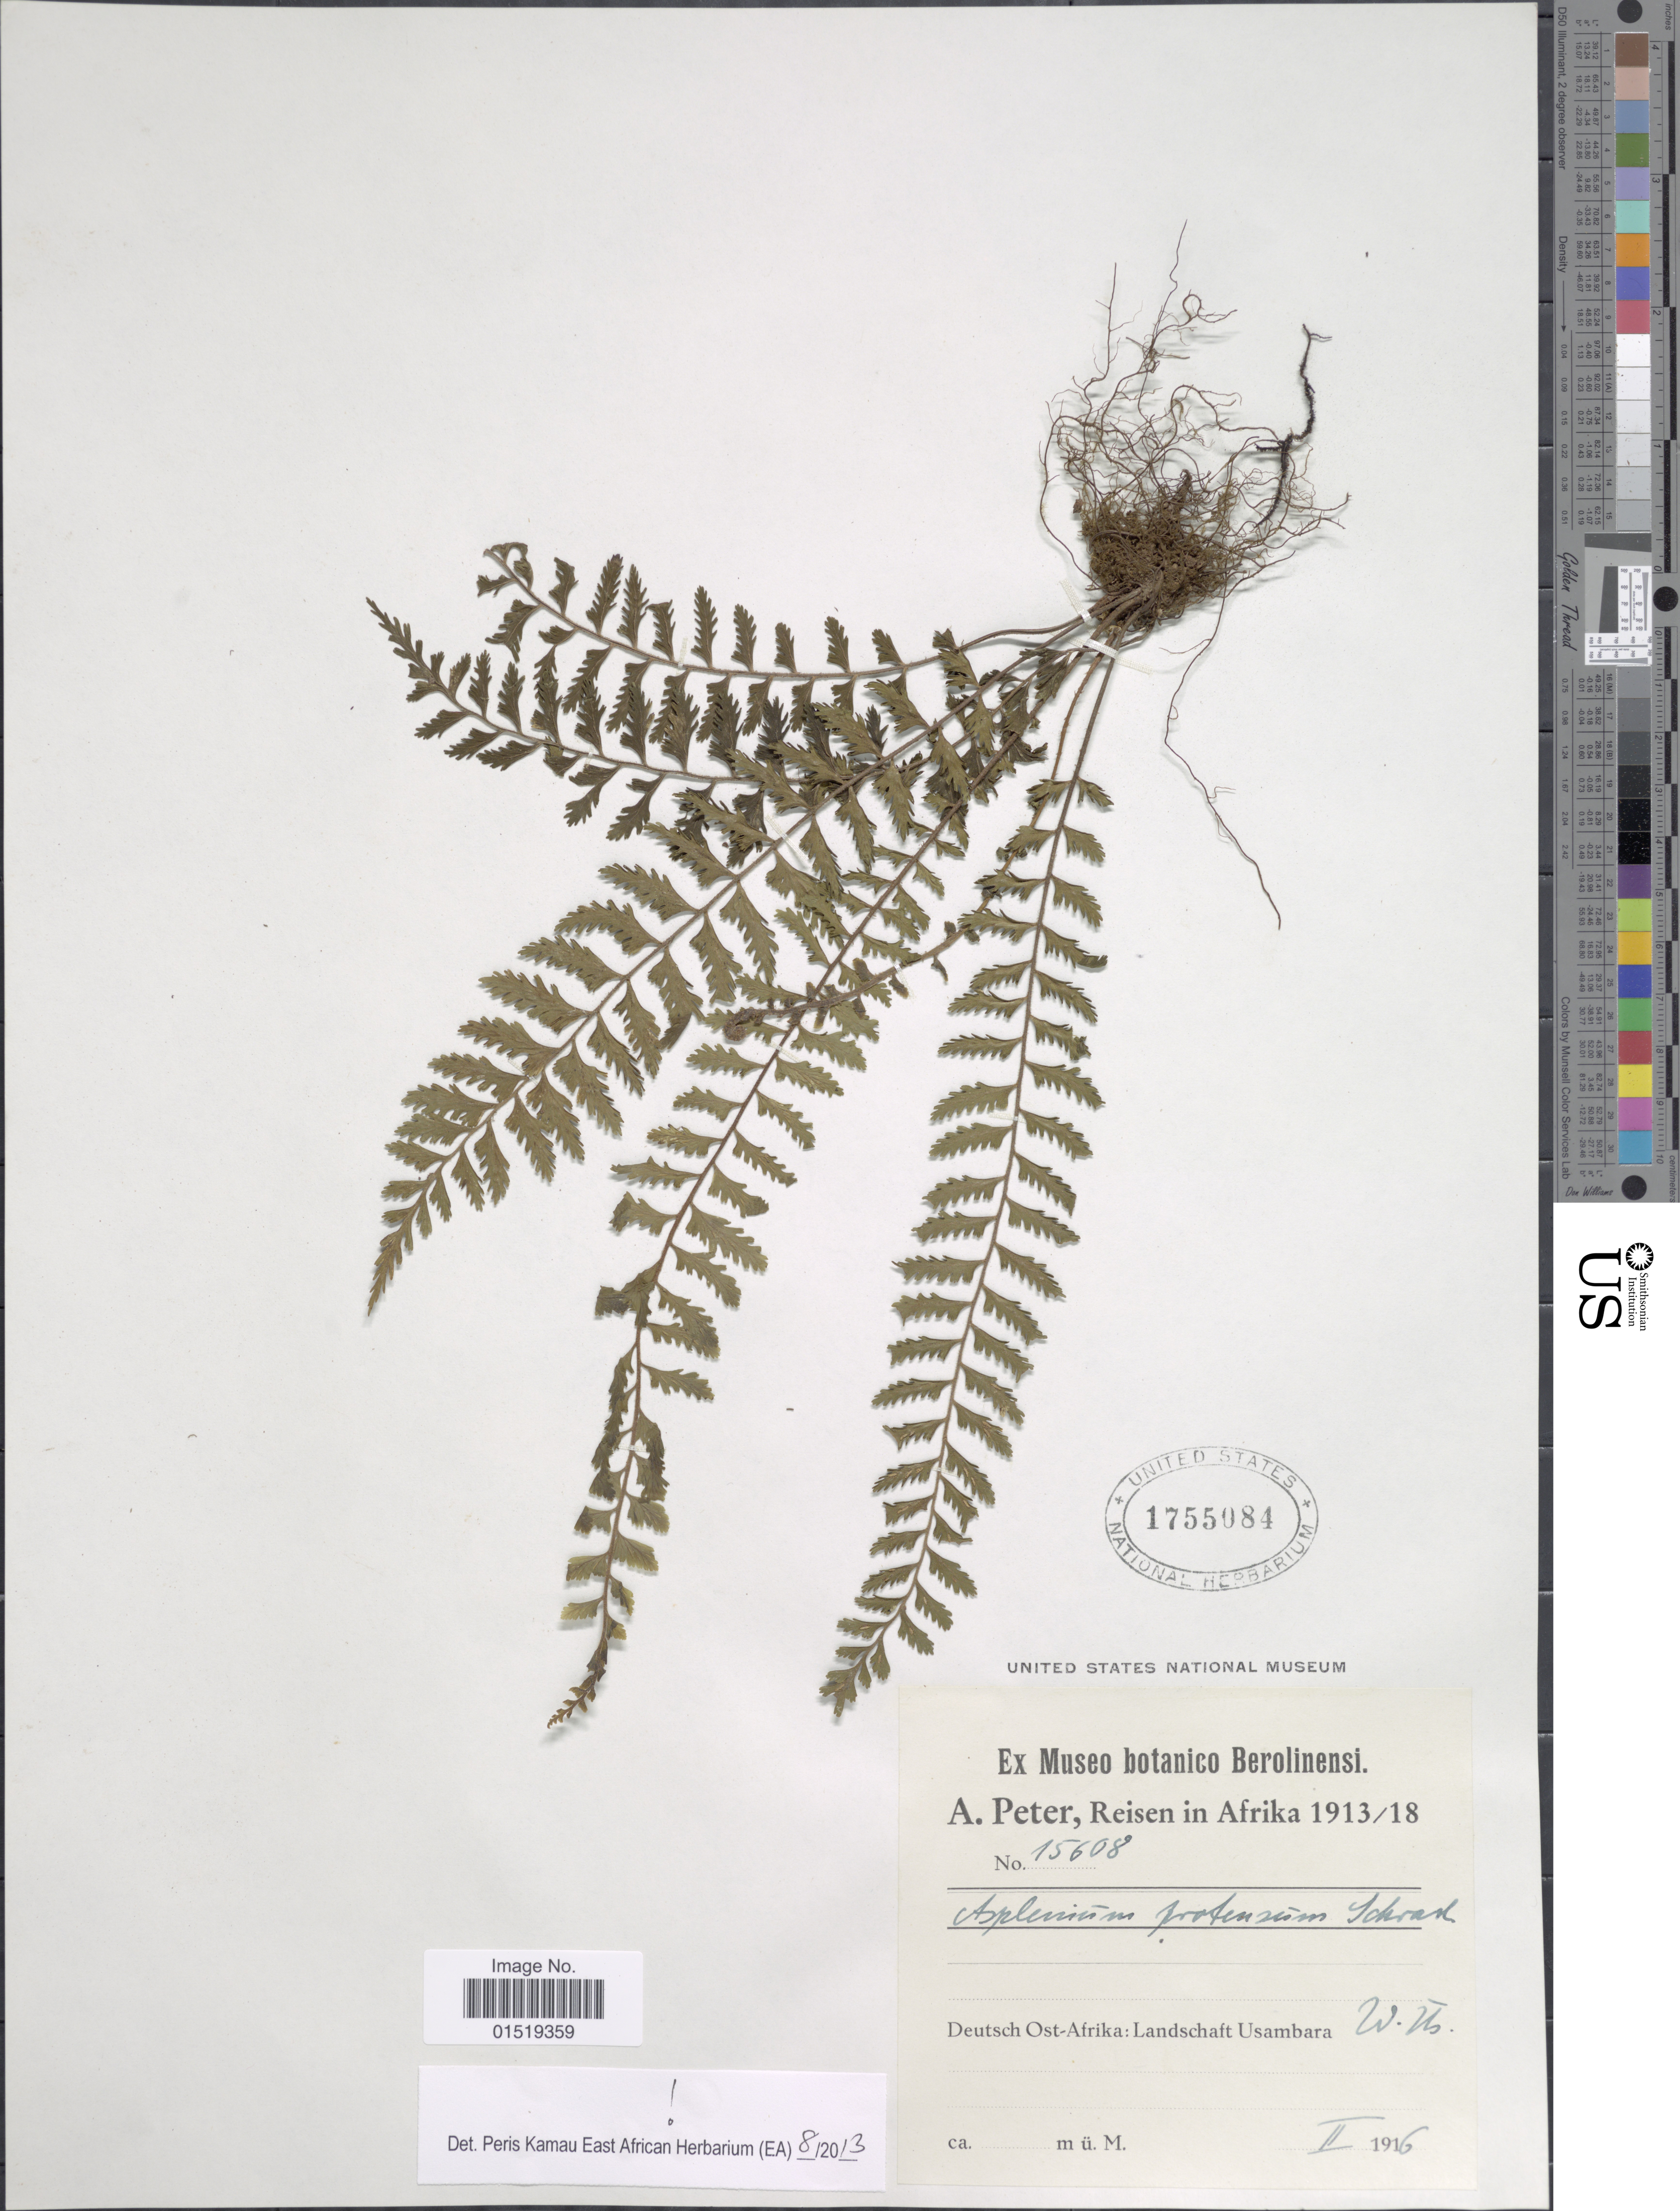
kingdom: Plantae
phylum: Tracheophyta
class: Polypodiopsida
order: Polypodiales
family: Aspleniaceae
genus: Asplenium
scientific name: Asplenium protensum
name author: Schrad.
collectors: A. Peter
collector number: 15608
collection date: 1916-02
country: Tanzania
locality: Deutsch Ost-Afrika: Landschaft Usambara W. Mts.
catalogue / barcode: US 1755084